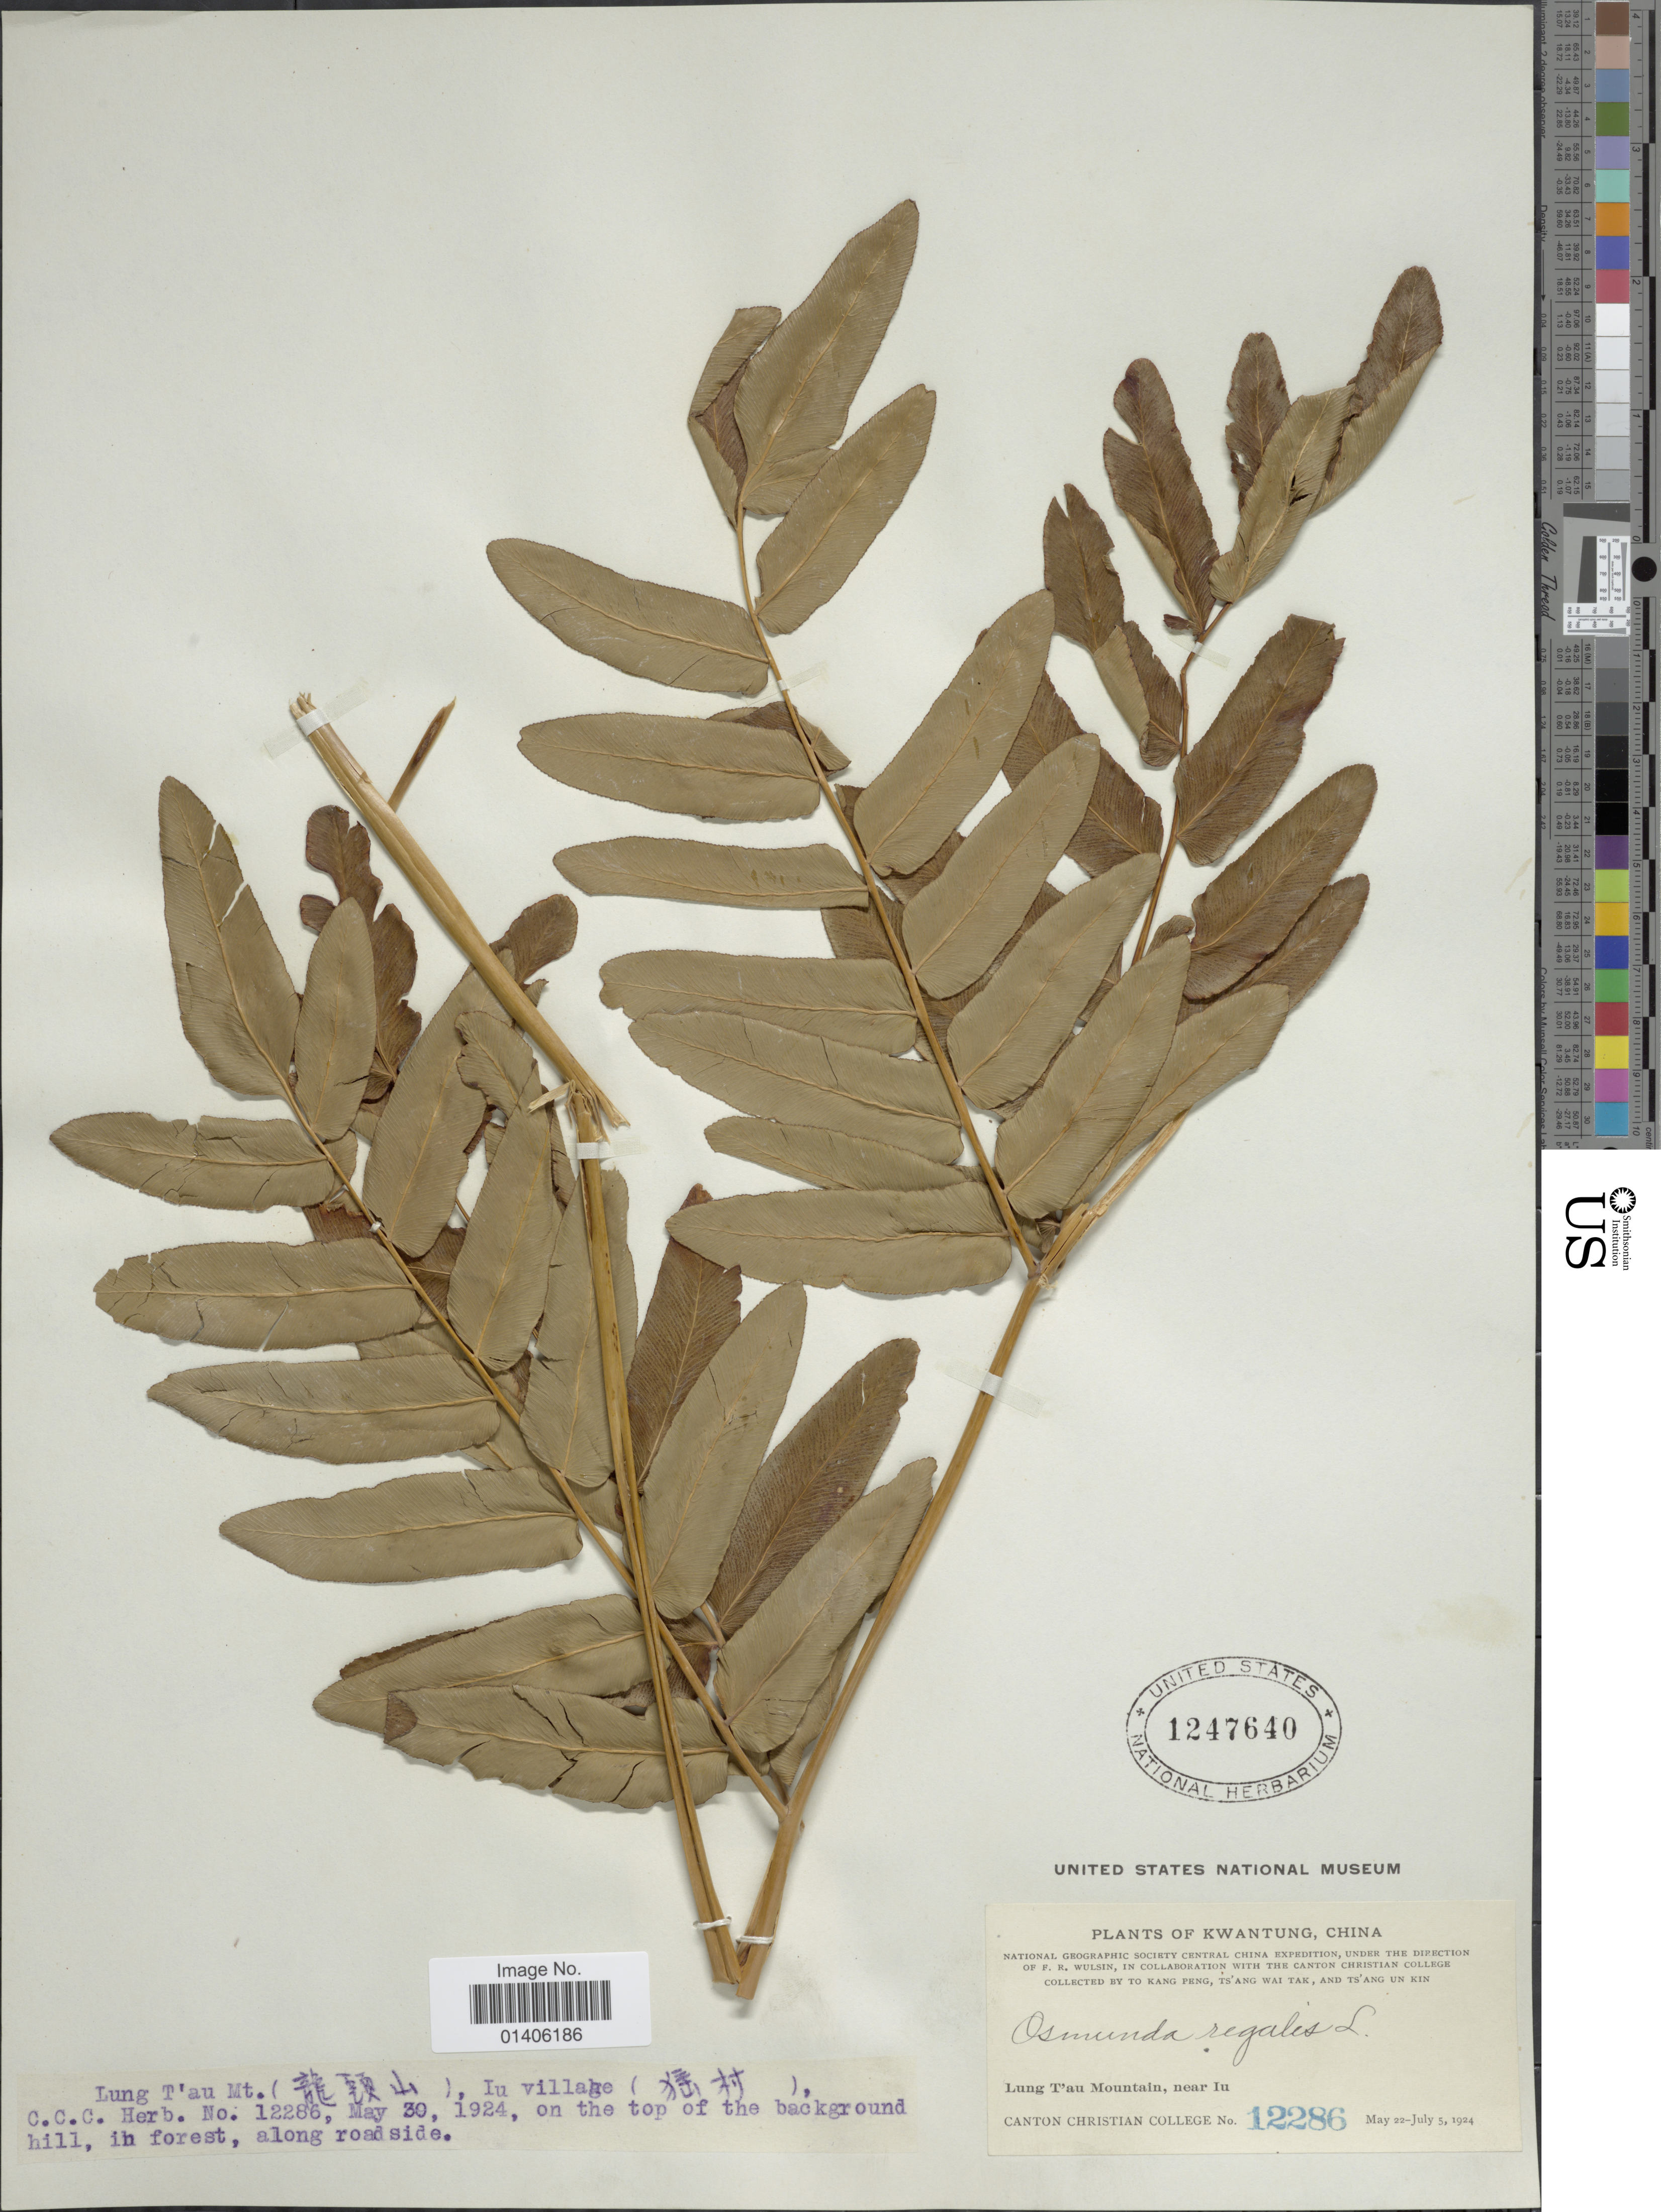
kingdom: Plantae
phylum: Tracheophyta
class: Polypodiopsida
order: Osmundales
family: Osmundaceae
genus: Osmunda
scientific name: Osmunda lancea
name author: Thunb.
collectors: Canton Christian College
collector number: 12286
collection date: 1924-05-22/1924-07-05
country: China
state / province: Guangdong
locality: Kang Peng, Ts'ang Wai Tak, and Ts'ang un Kin, Lung T'au Mountain, near iu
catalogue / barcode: US 1247640